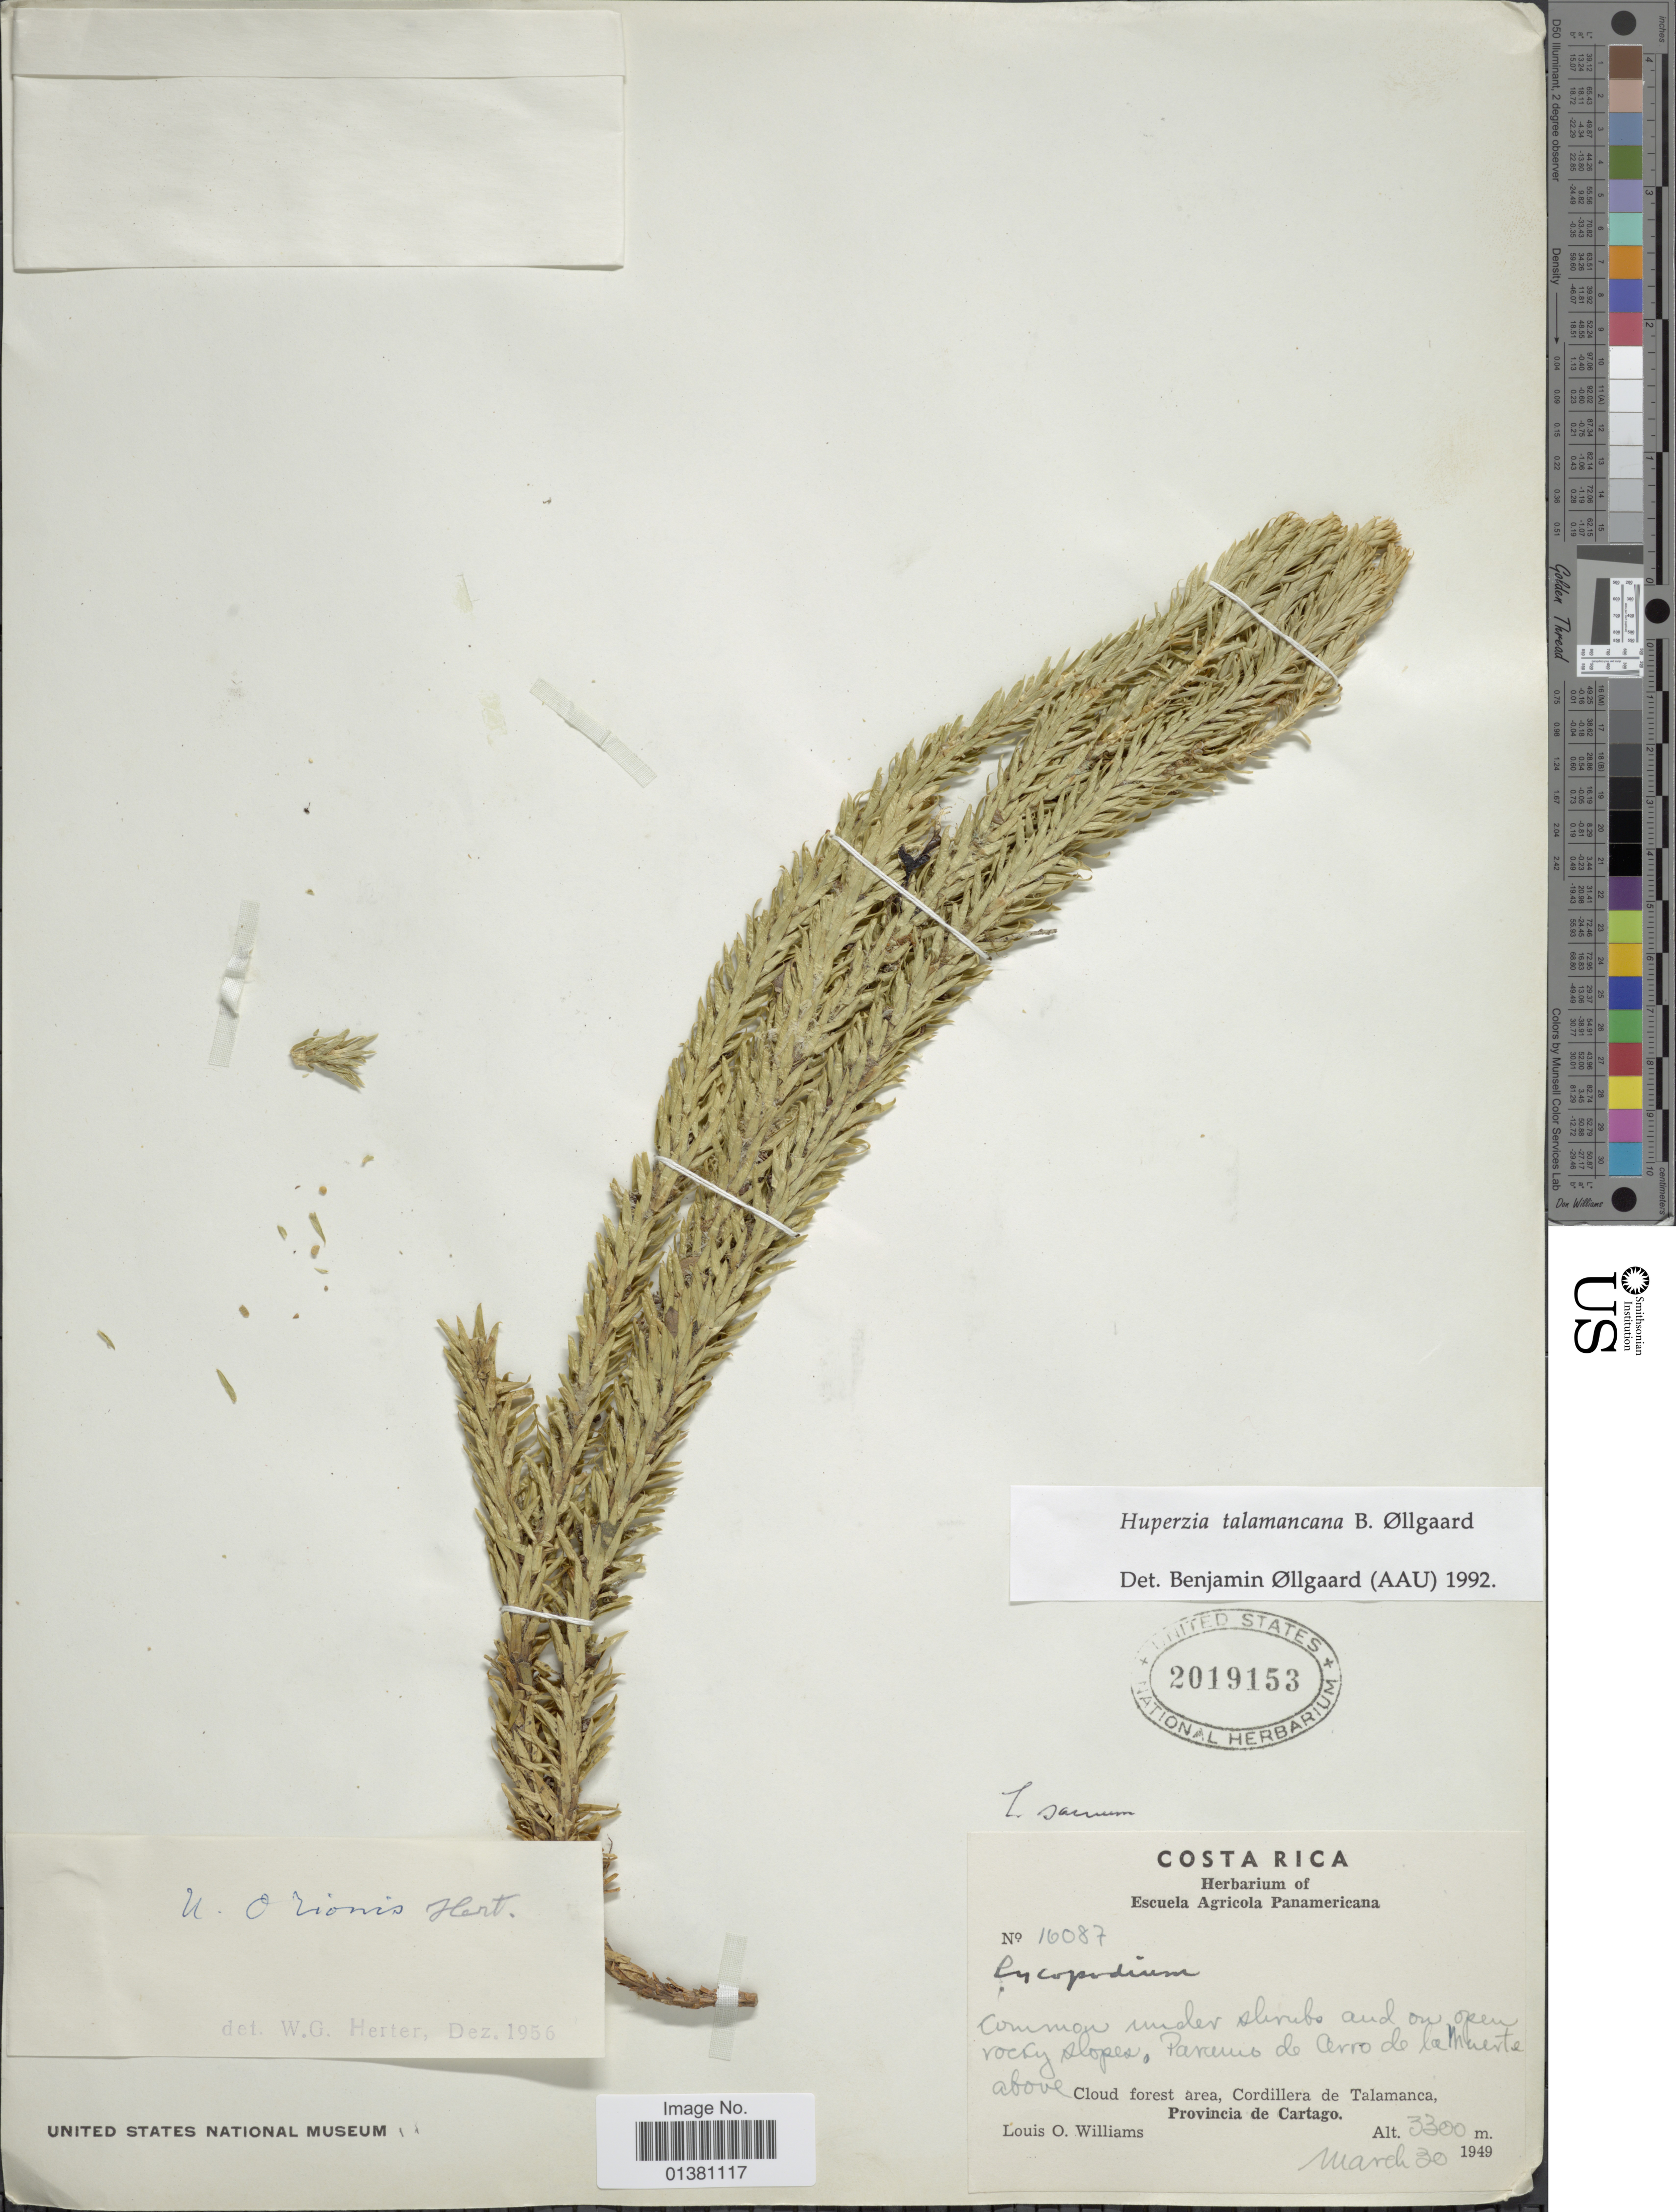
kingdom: Plantae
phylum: Tracheophyta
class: Lycopodiopsida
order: Lycopodiales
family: Lycopodiaceae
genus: Phlegmariurus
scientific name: Phlegmariurus talamancanus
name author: (B. Øllg.) B. Øllg.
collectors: L. O. Williams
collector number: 16087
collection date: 1949-03-30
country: Costa Rica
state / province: Cartago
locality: Paramo de Cerro de la Muerte above cloud forest area, Cordillera de Talamanca, province de Cartago.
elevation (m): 3300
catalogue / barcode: US 2019153